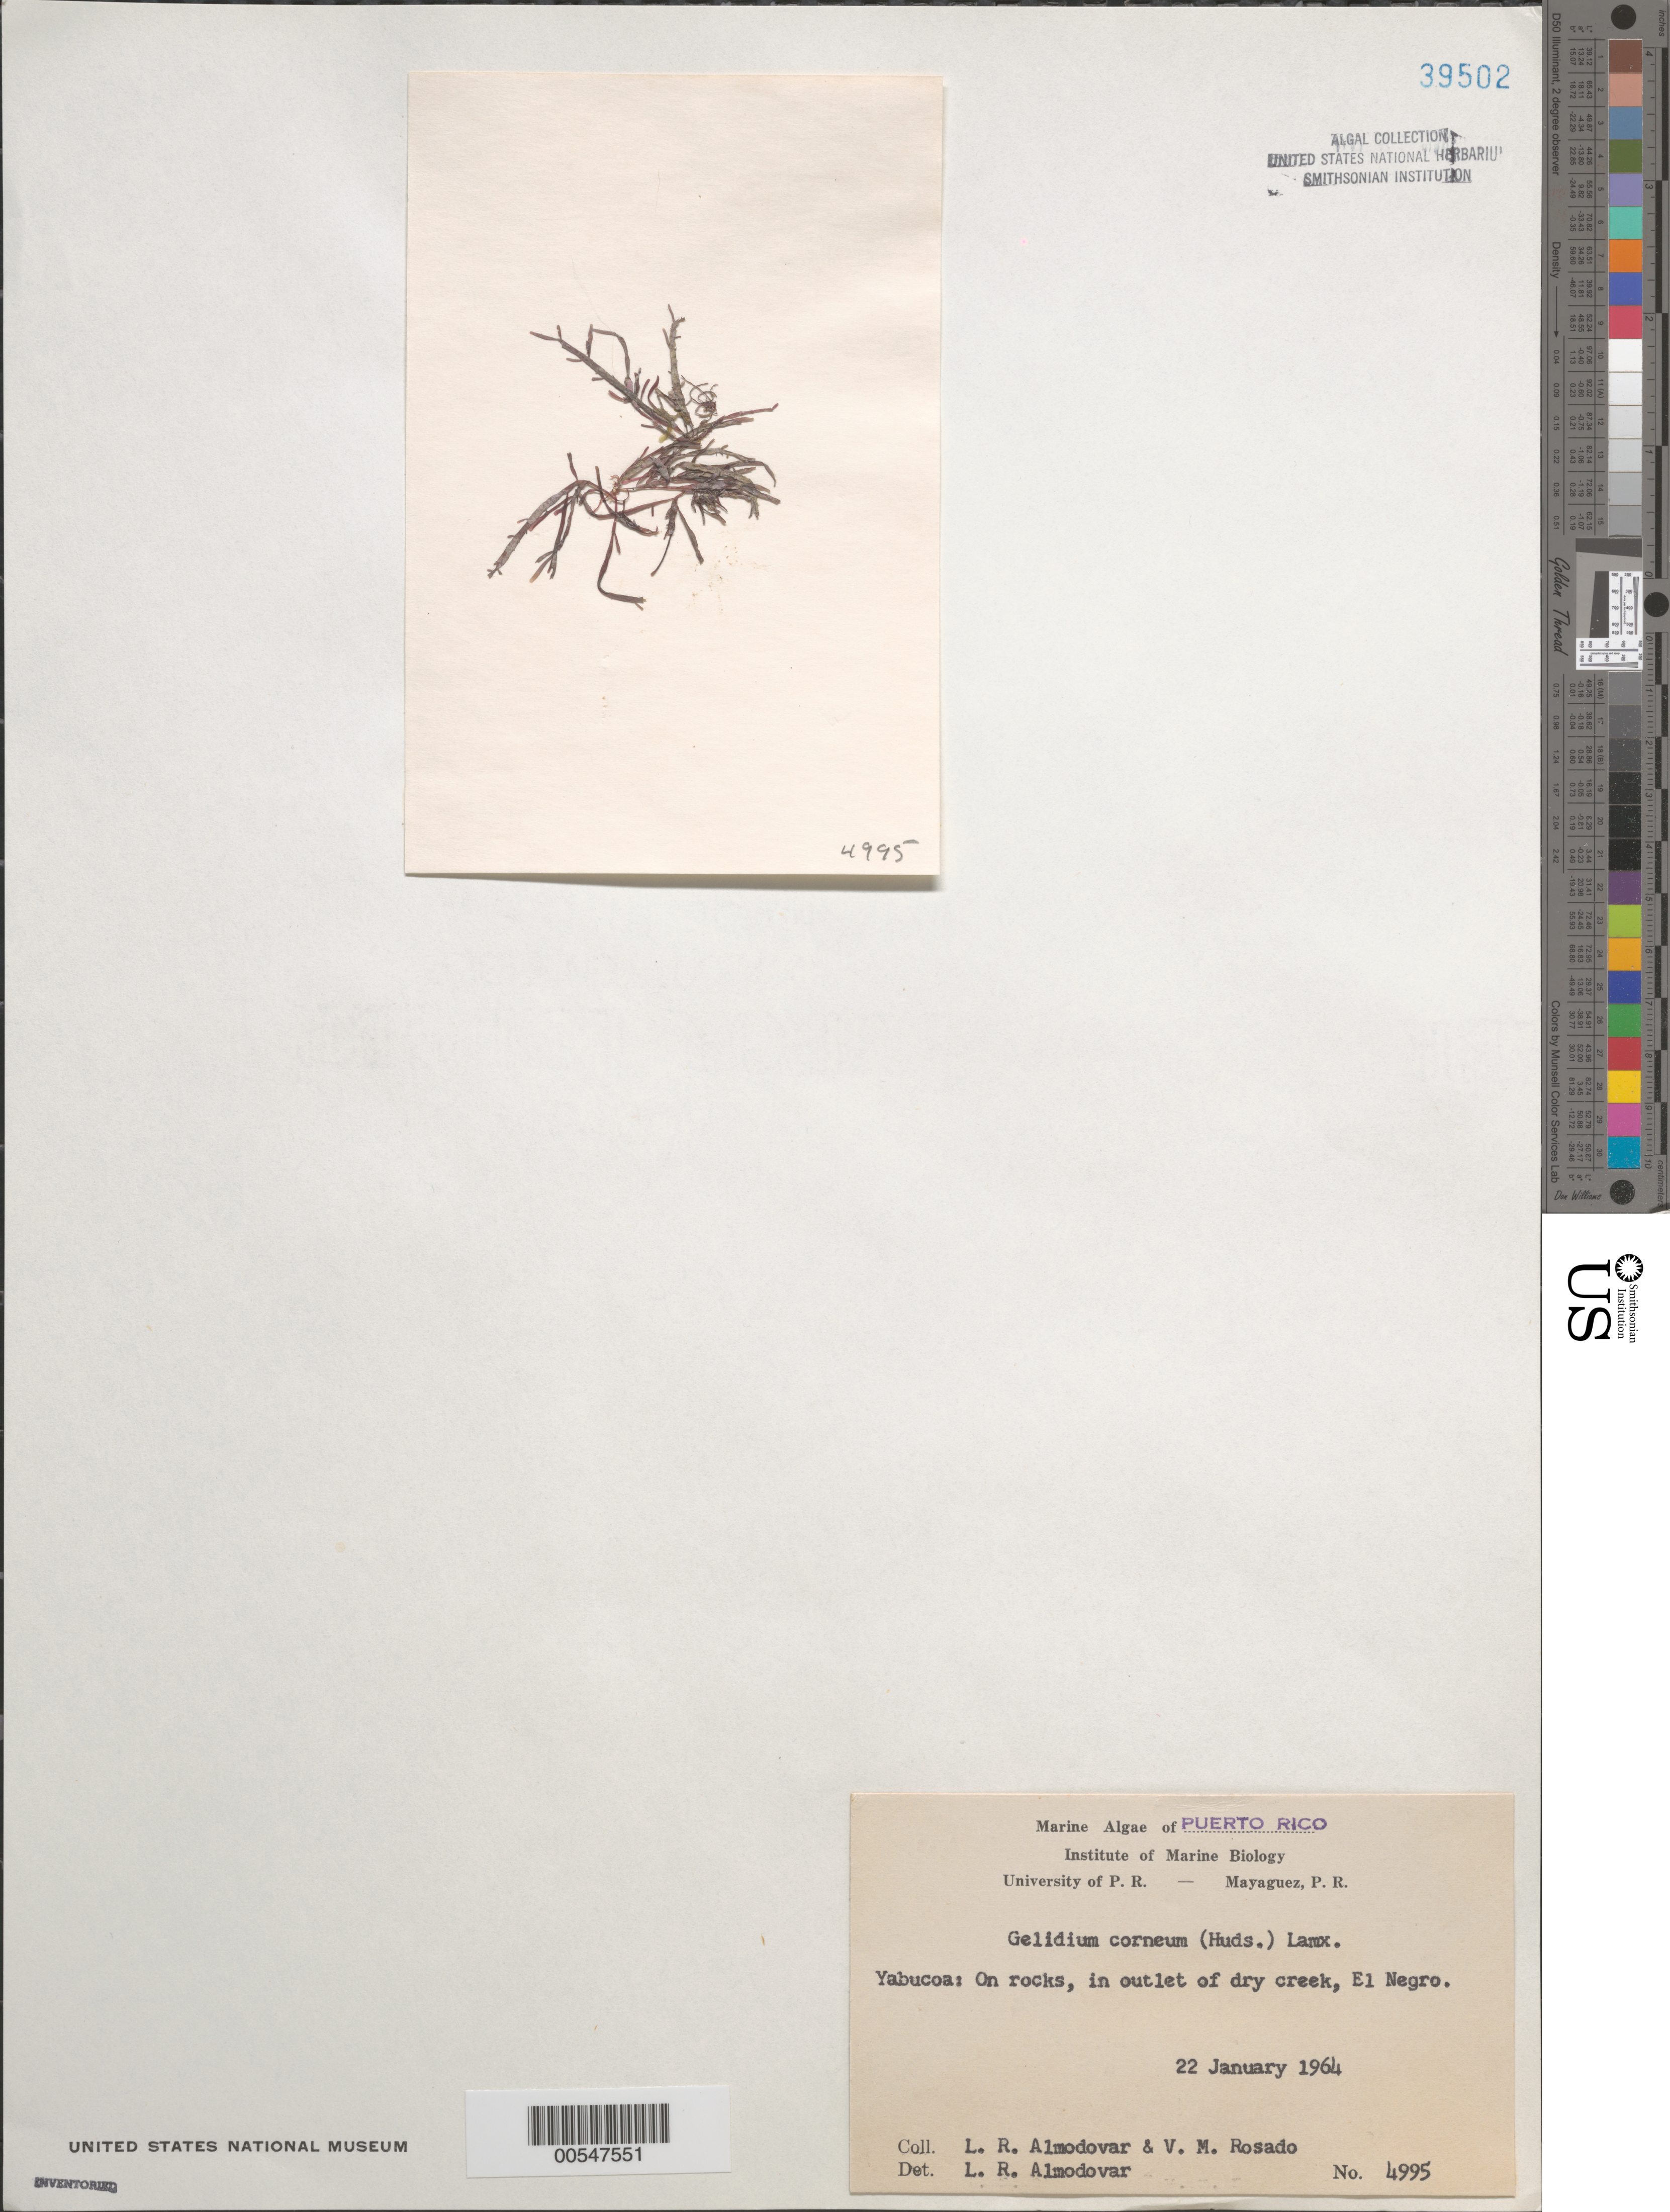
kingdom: Plantae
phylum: Rhodophyta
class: Florideophyceae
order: Gelidiales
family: Gelidiaceae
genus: Gelidium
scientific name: Gelidium corneum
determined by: Almodovar, L. R.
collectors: L. Almodovar & V. Rosado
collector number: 4995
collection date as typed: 22 Jan 1964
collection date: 1964-01-22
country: Puerto Rico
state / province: Yabucoa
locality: El Negro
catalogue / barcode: US 39502